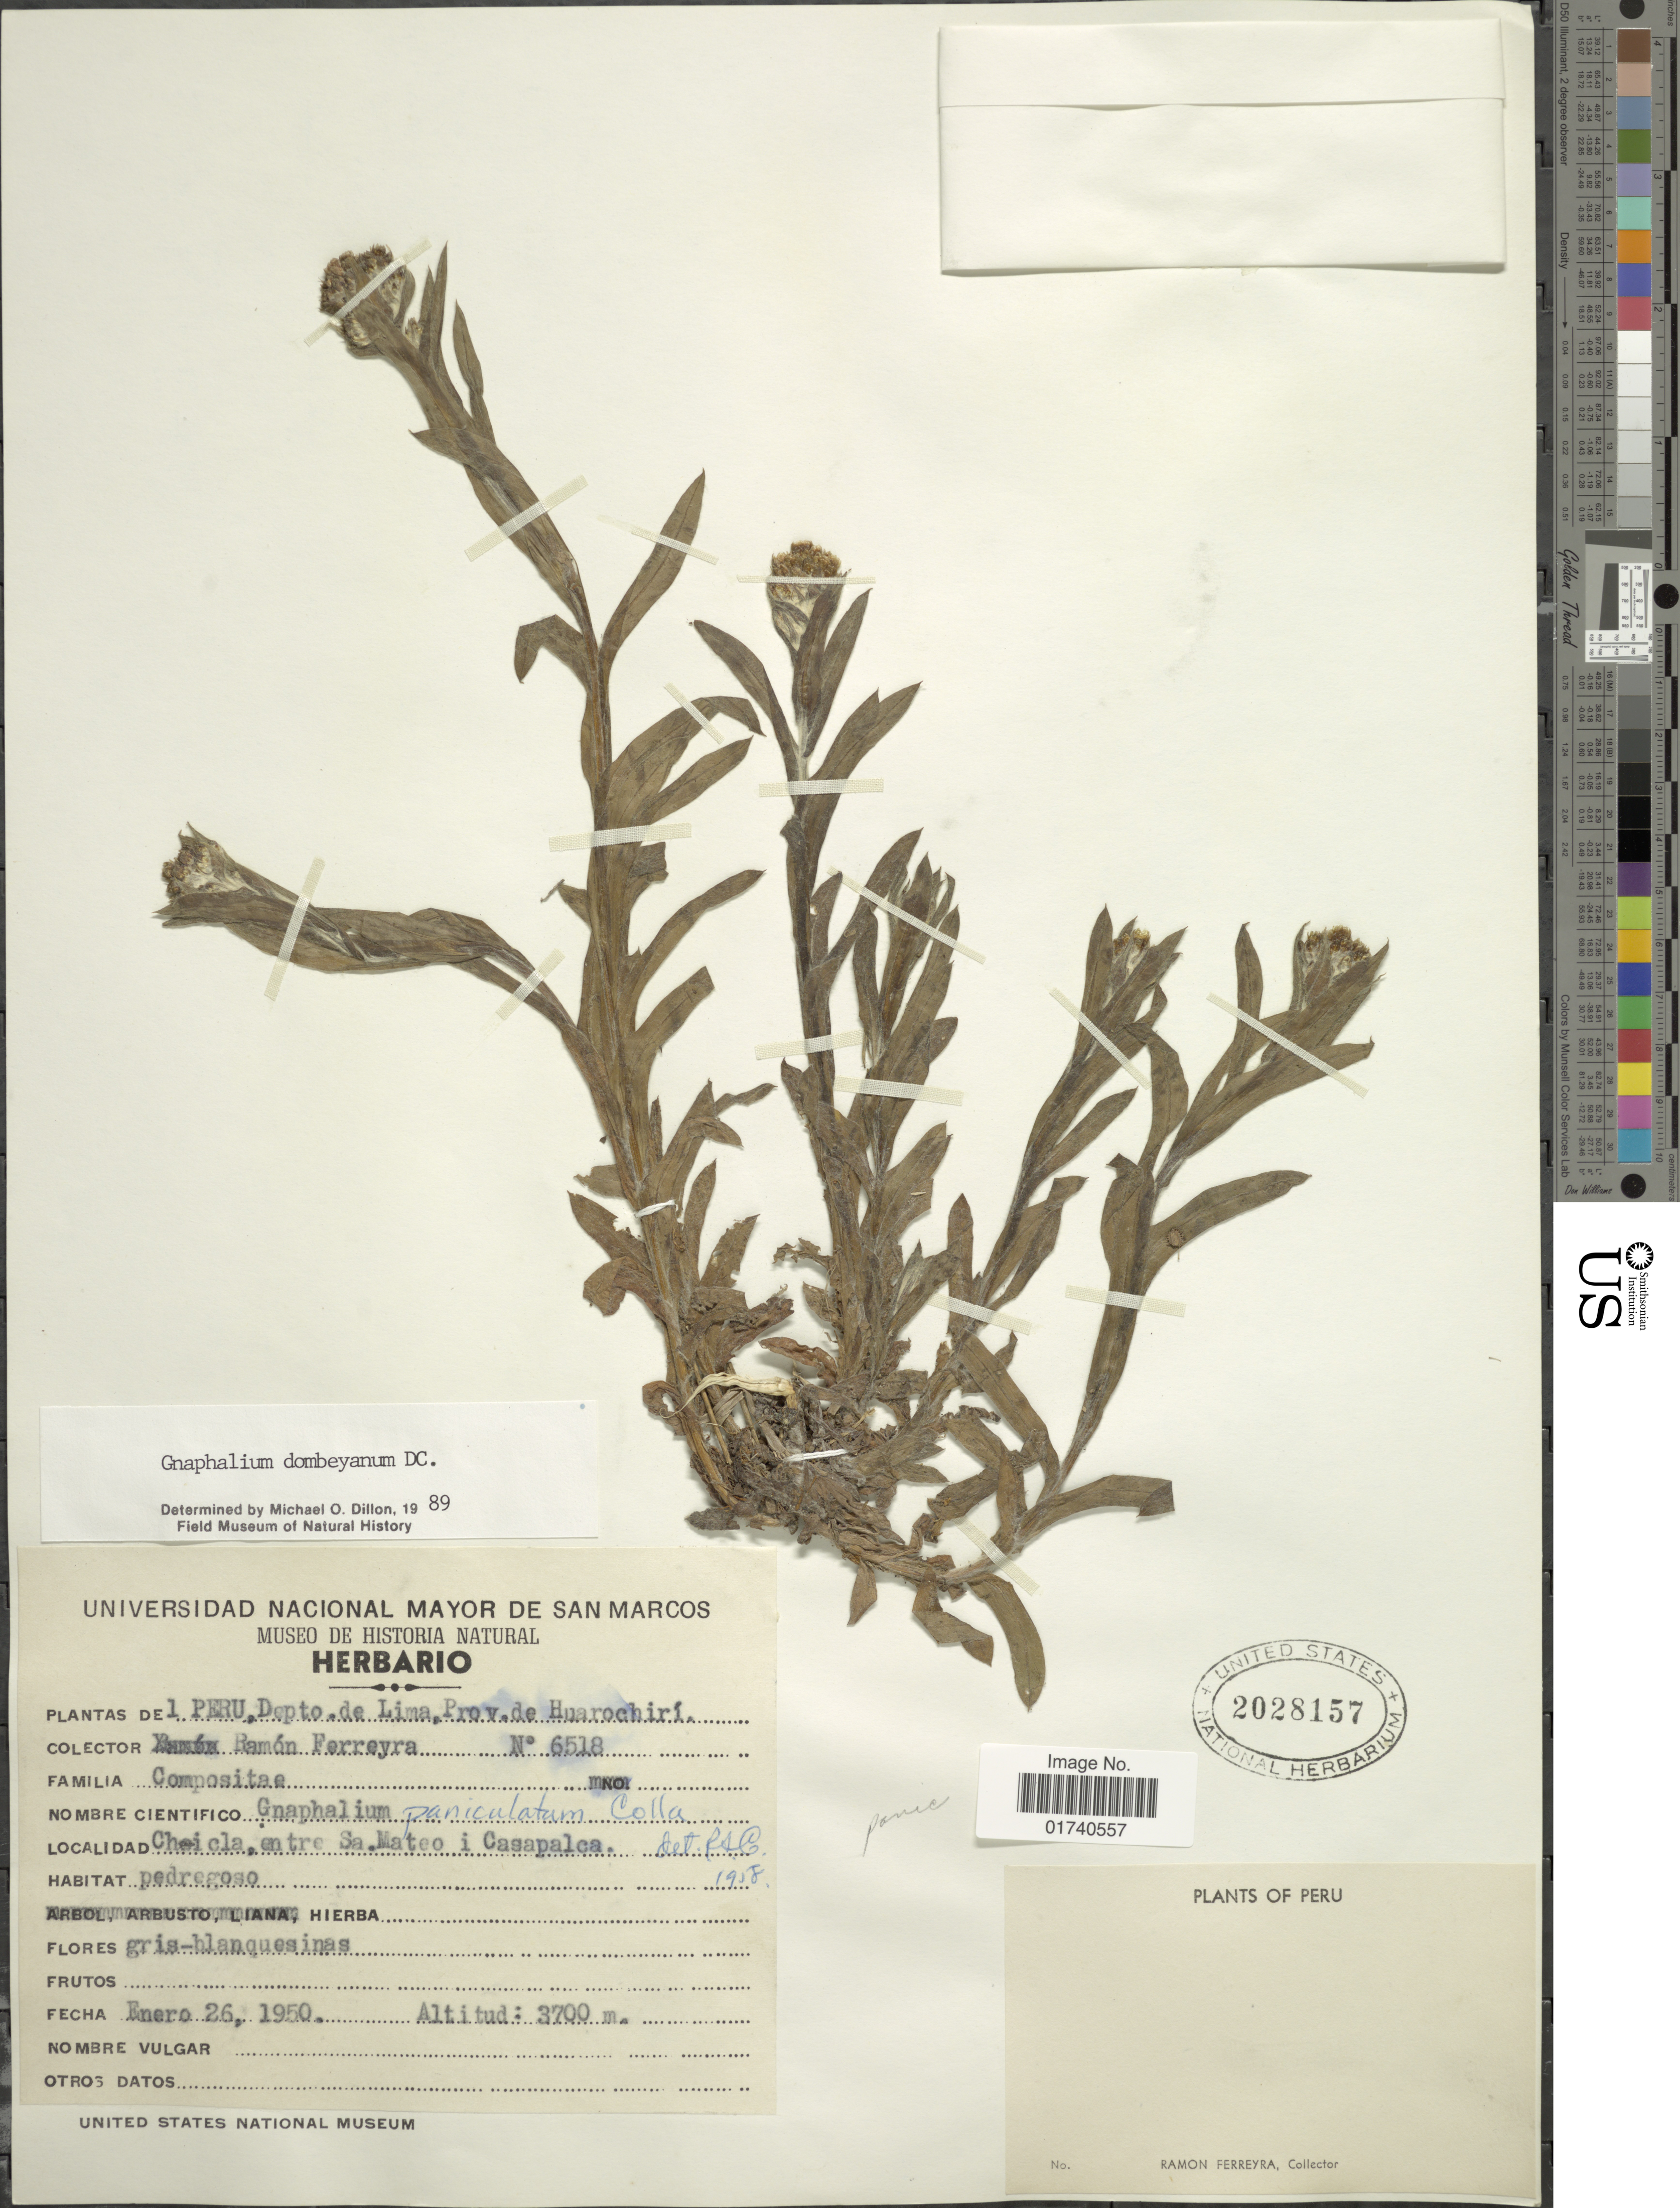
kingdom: Plantae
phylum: Tracheophyta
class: Magnoliopsida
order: Asterales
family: Asteraceae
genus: Pseudognaphalium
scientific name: Pseudognaphalium dombeyanum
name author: (DC.) Anderb.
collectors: R. A. Ferreyra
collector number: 6518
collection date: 1950-01-26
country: Peru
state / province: Lima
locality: Depto. de Lima, Prov. de Huarochiri. Cheicla, entre Sa. Mateo i Casapalca.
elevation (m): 3700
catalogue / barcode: US 2028157